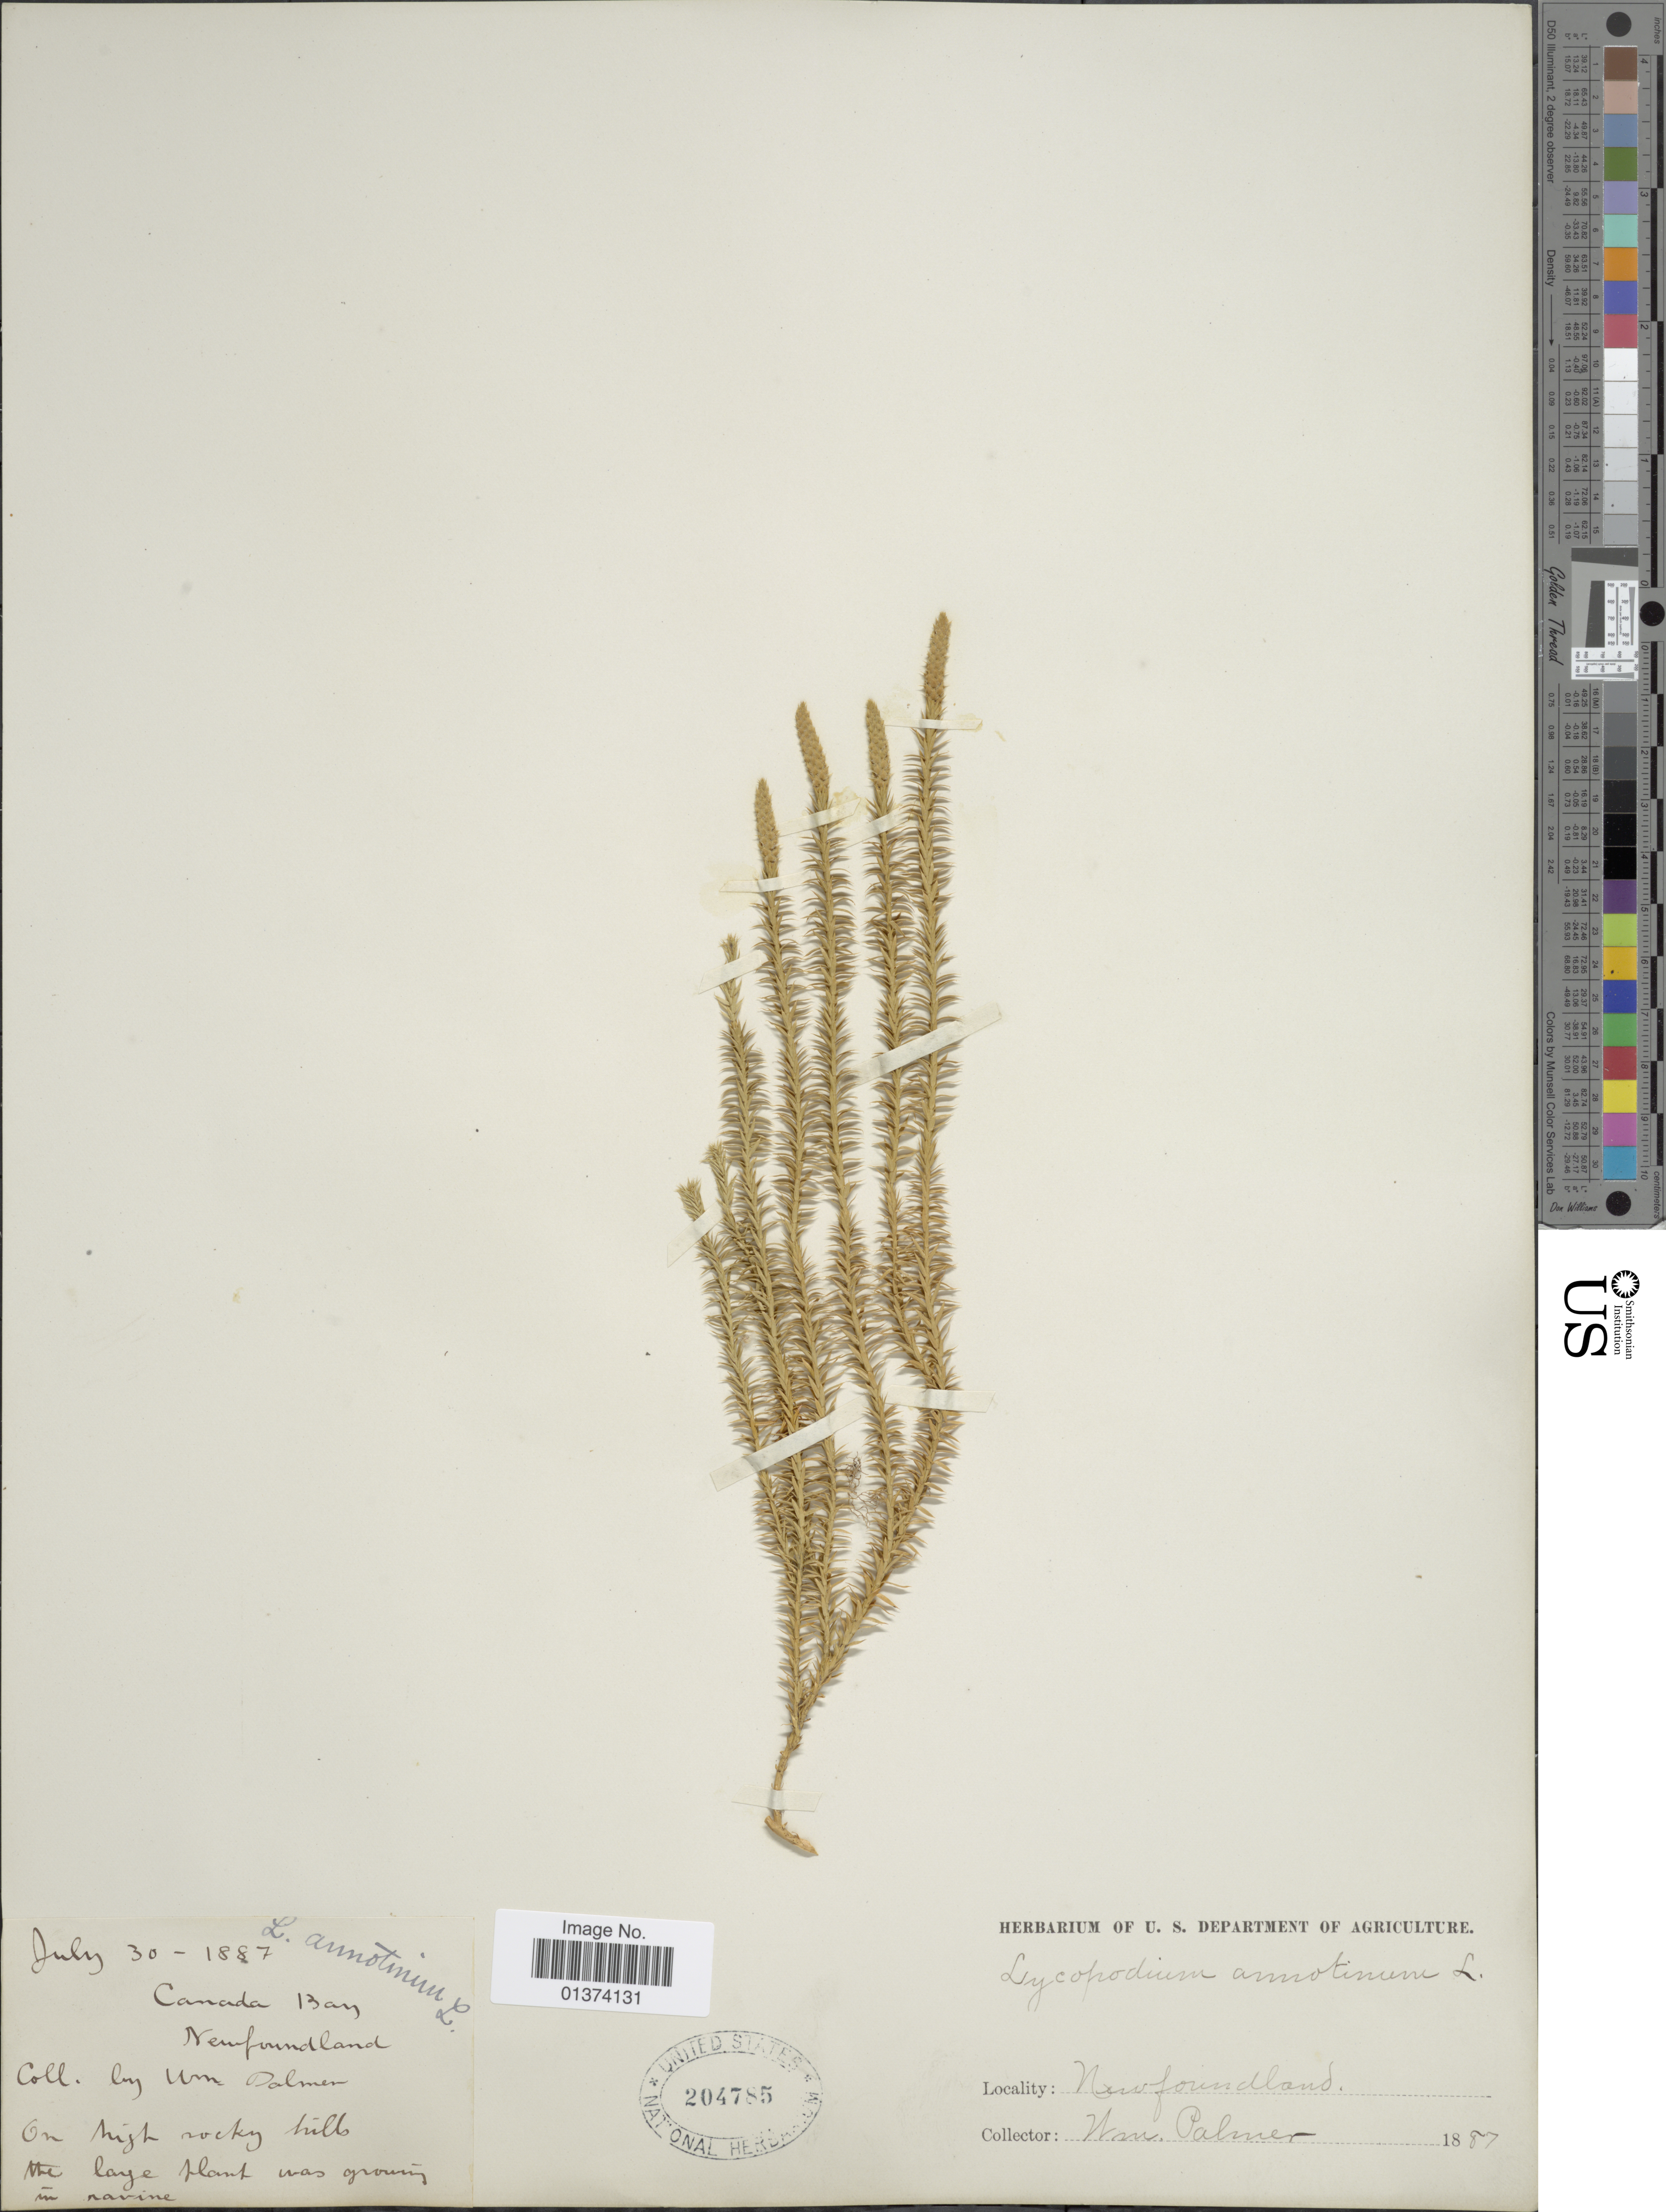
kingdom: Plantae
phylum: Tracheophyta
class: Lycopodiopsida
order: Lycopodiales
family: Lycopodiaceae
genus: Spinulum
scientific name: Spinulum annotinum subsp. annotinum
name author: (L.) A. Haines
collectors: W. Palmer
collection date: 1887-07-30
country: Canada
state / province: Newfoundland and Labrador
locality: On high rocky hills. Canada Bay.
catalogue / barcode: US 204785